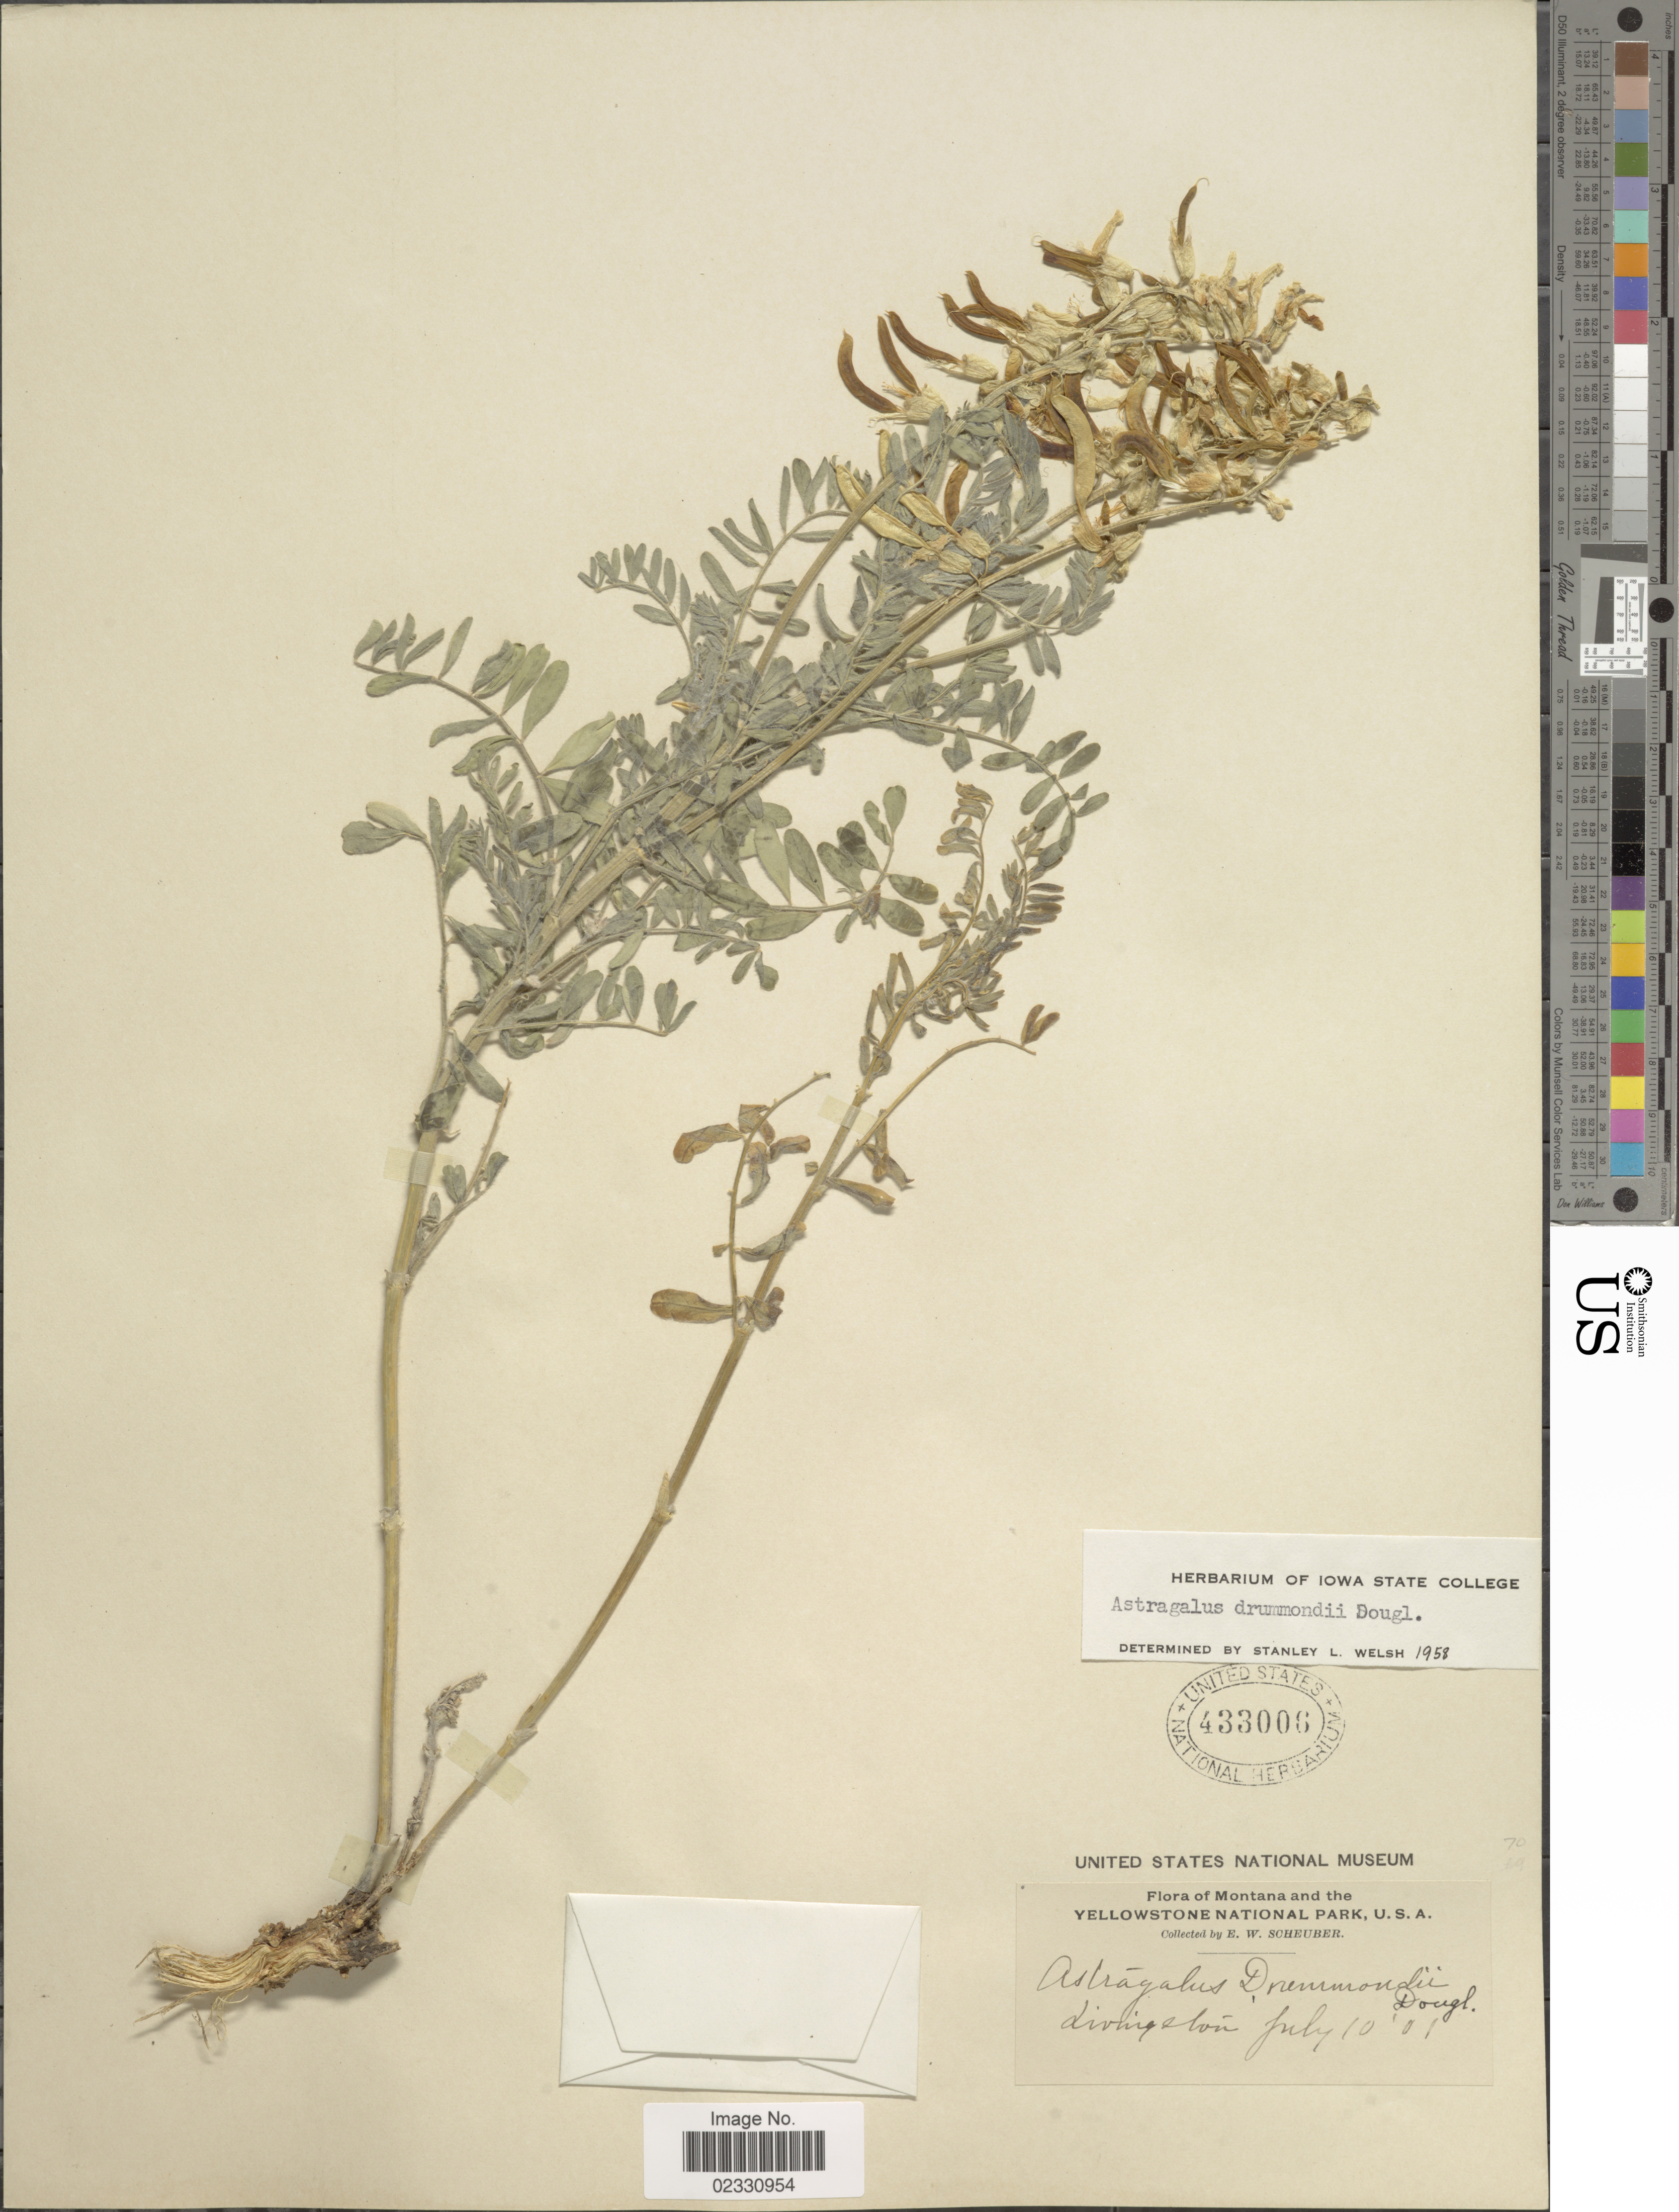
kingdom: Plantae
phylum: Tracheophyta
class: Magnoliopsida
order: Fabales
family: Fabaceae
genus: Astragalus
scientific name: Astragalus drummondii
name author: Hook.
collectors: E. Scheuber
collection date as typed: Transcribed d/m/y: 10/7/1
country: United States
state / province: Montana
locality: Montana and the Yellowstone National Park, Livingston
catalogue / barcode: US 433006